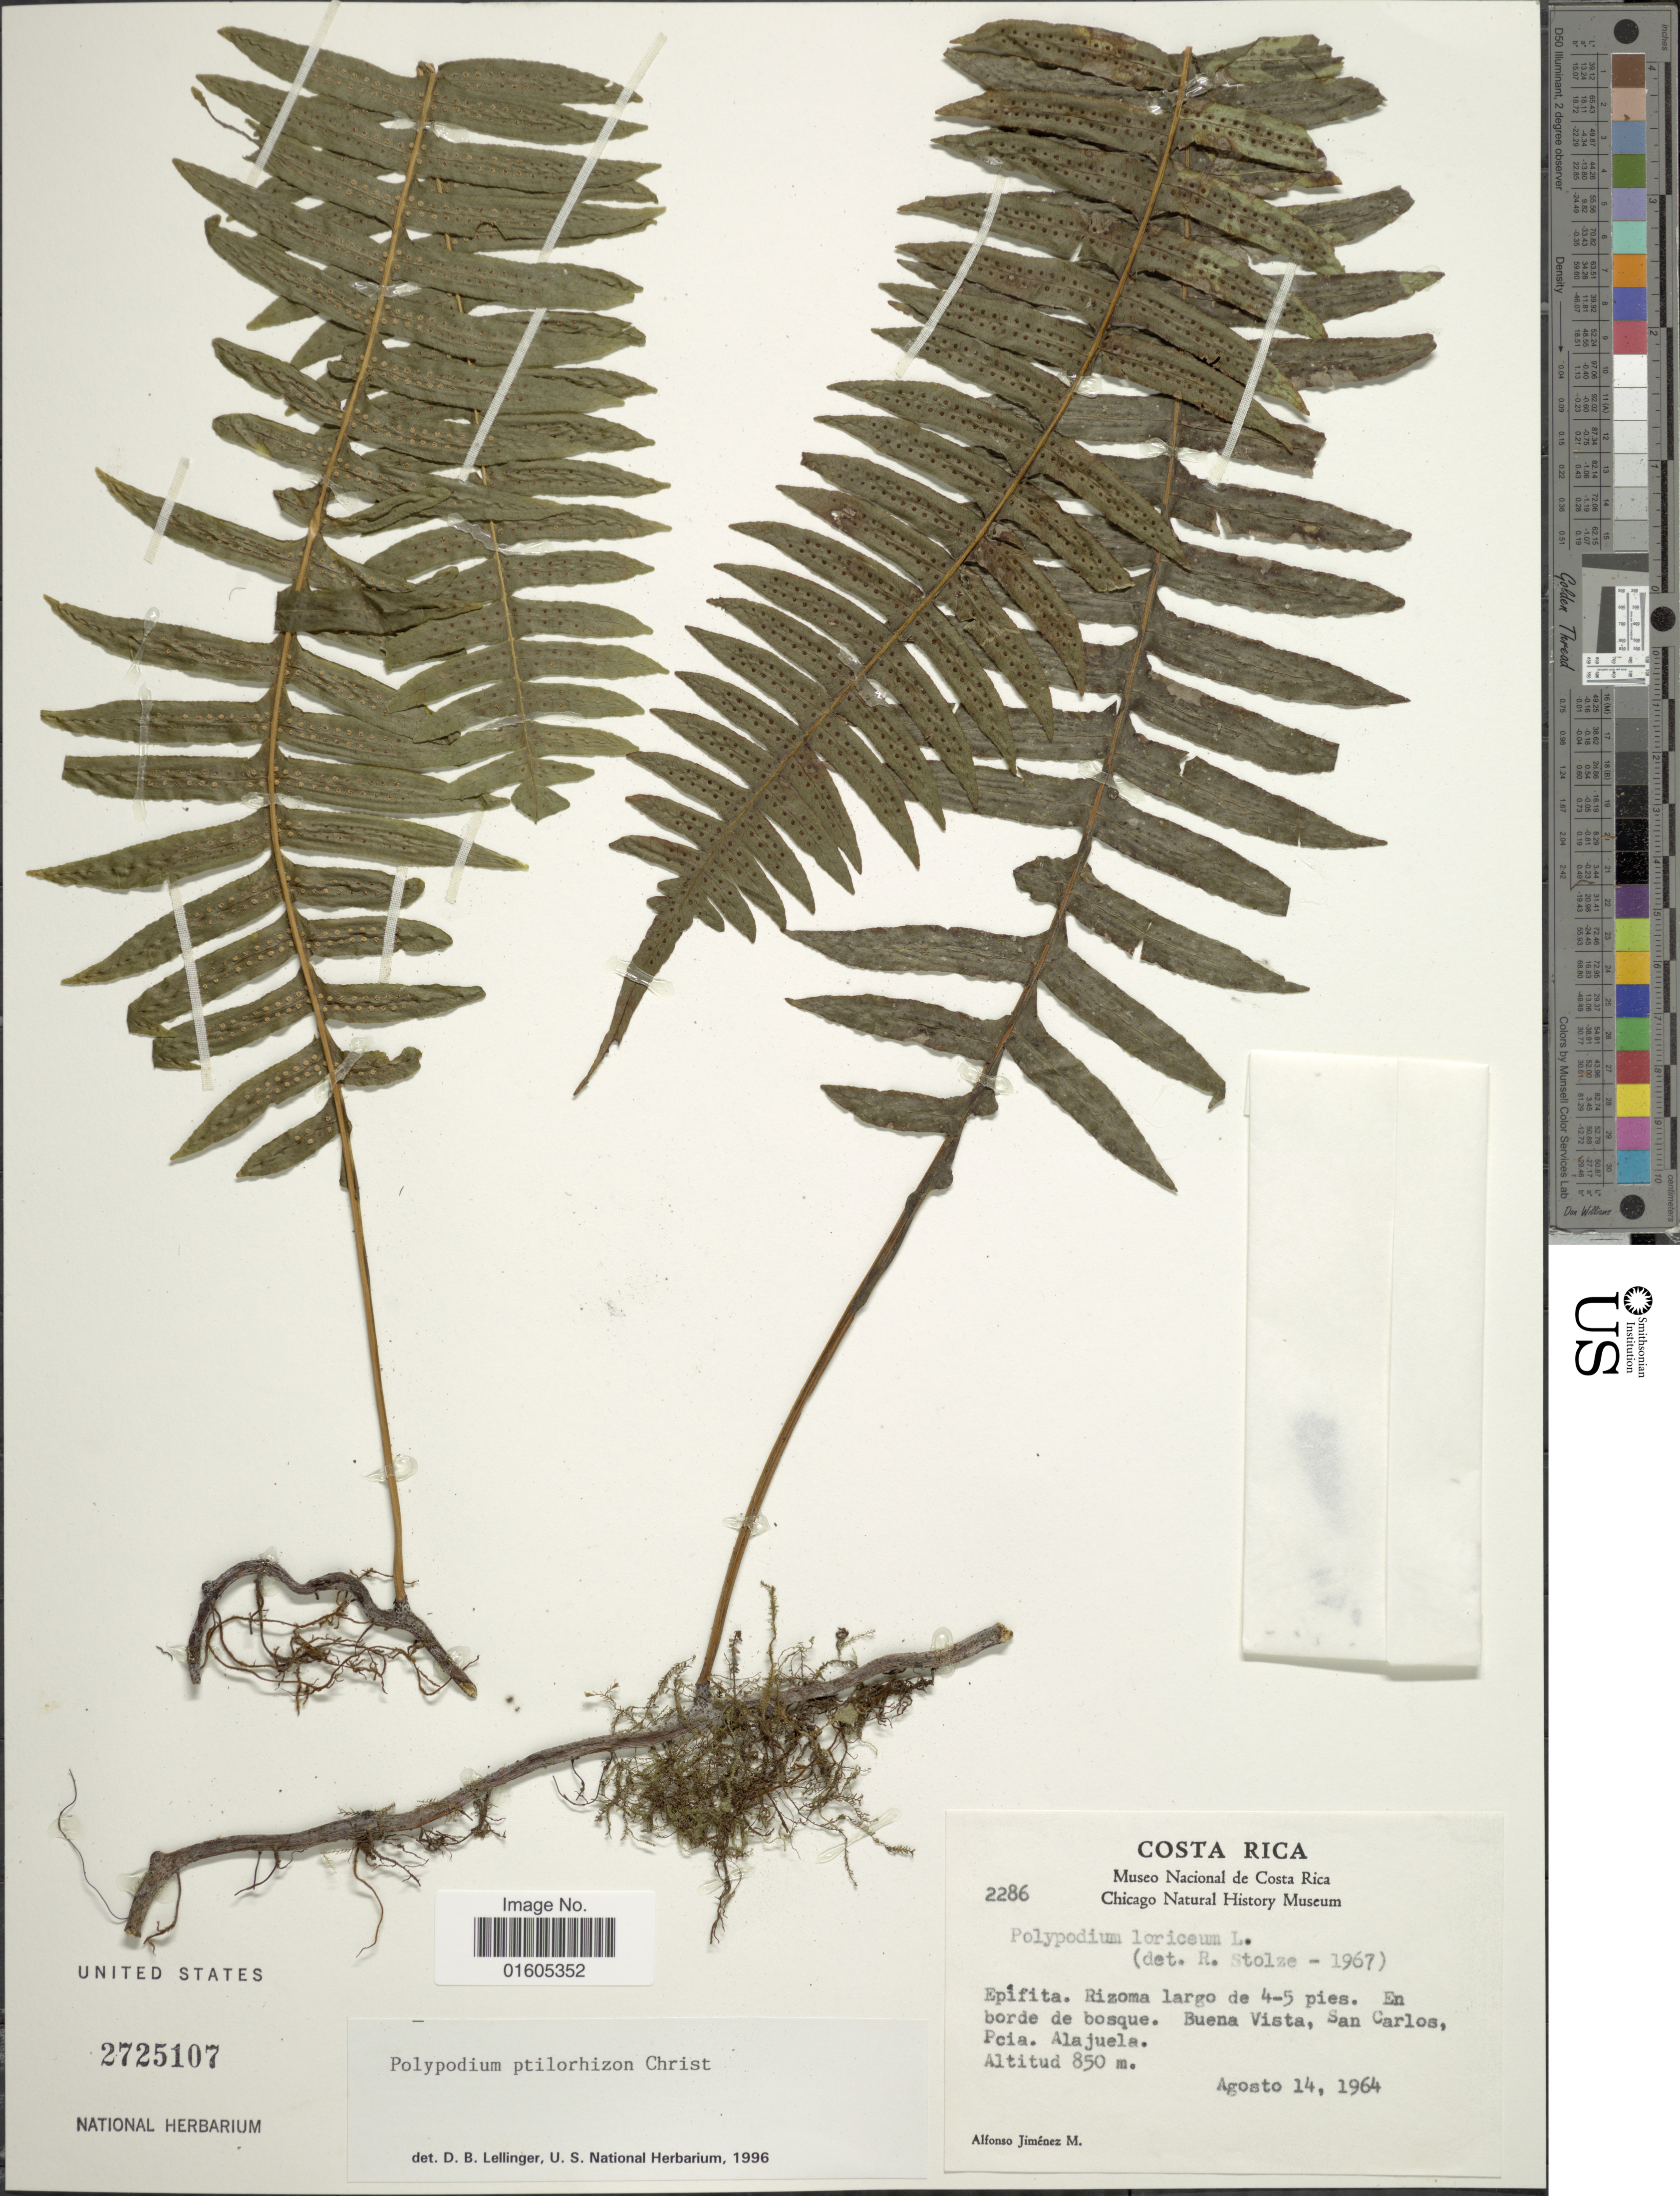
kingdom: Plantae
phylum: Tracheophyta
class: Polypodiopsida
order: Polypodiales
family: Polypodiaceae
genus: Serpocaulon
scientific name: Serpocaulon ptilorhizon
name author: (Christ) A.R. Sm.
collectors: A. Jimenez M.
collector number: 2286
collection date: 1964-08-14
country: Costa Rica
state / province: Alajuela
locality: Buena Vista, San Carlos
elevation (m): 850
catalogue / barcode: US 2725107